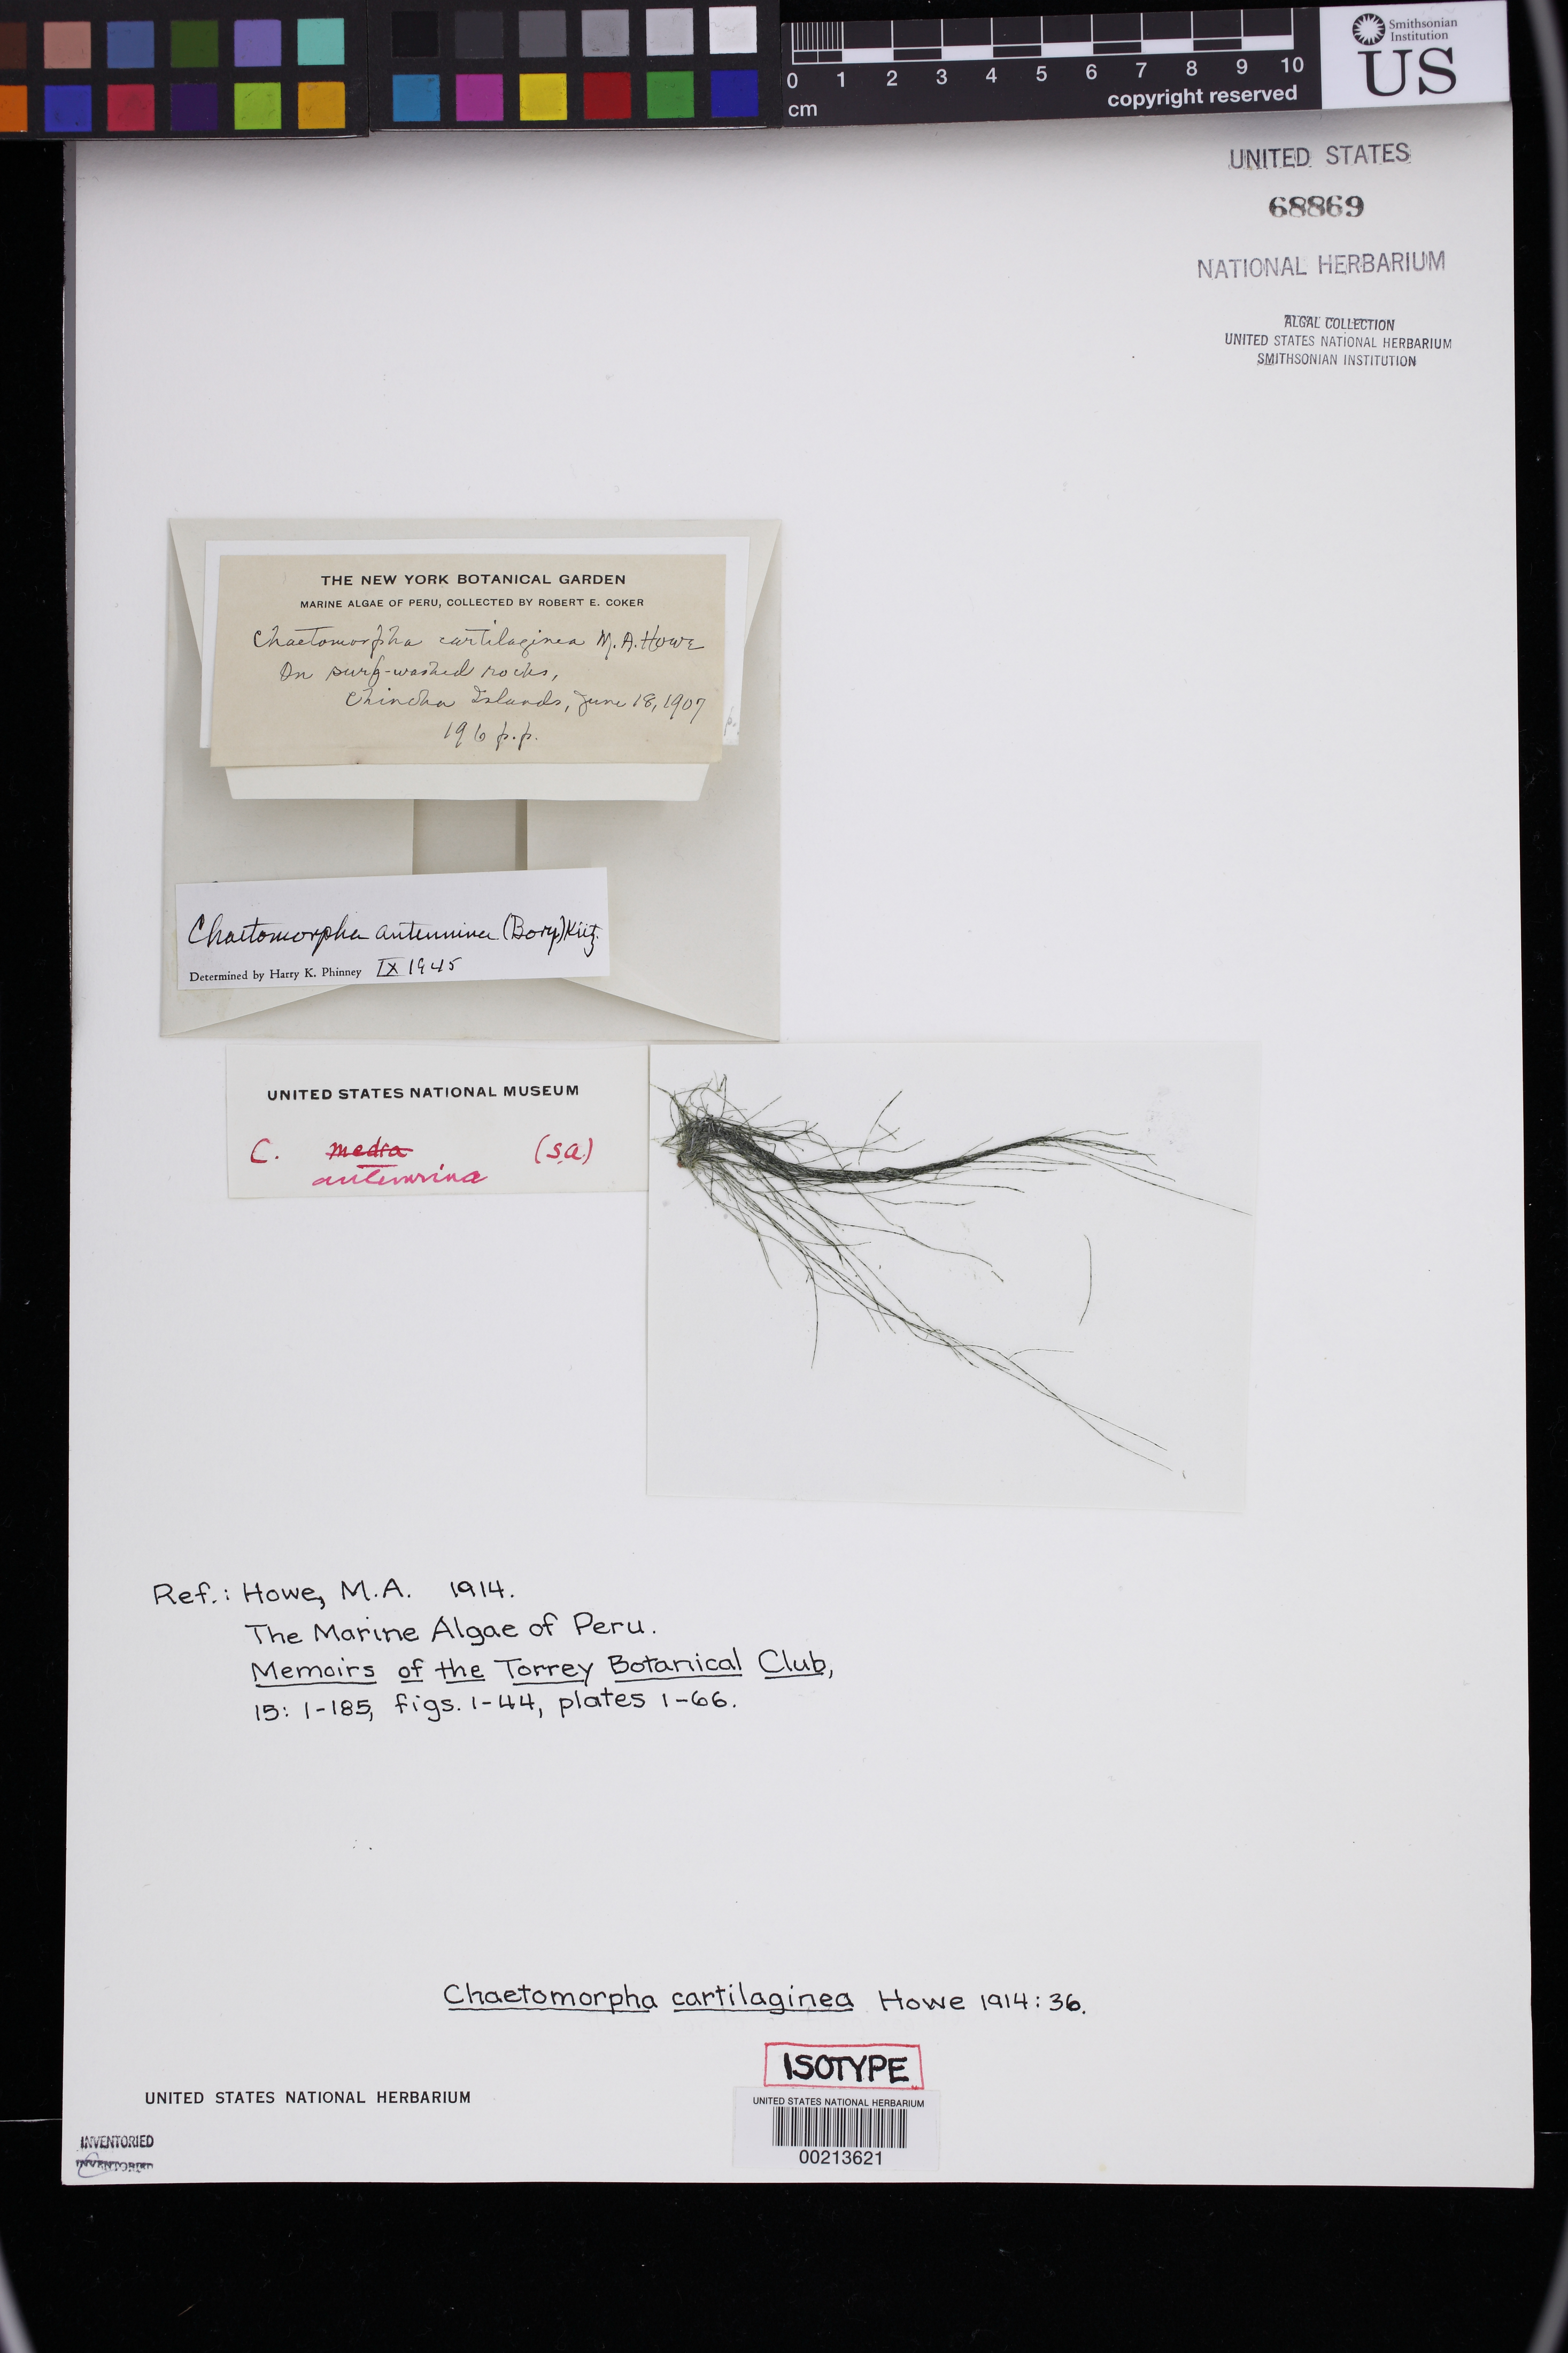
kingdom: Plantae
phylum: Chlorophyta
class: Ulvophyceae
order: Cladophorales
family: Cladophoraceae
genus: Chaetomorpha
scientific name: Chaetomorpha cartilaginea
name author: M. Howe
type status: Isotype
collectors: R. Coker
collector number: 196 p.p.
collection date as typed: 18 Jun 1907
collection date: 1907-06-18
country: Peru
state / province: Ica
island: Islas de Chincha (Chincha Islands)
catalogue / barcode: US 68869